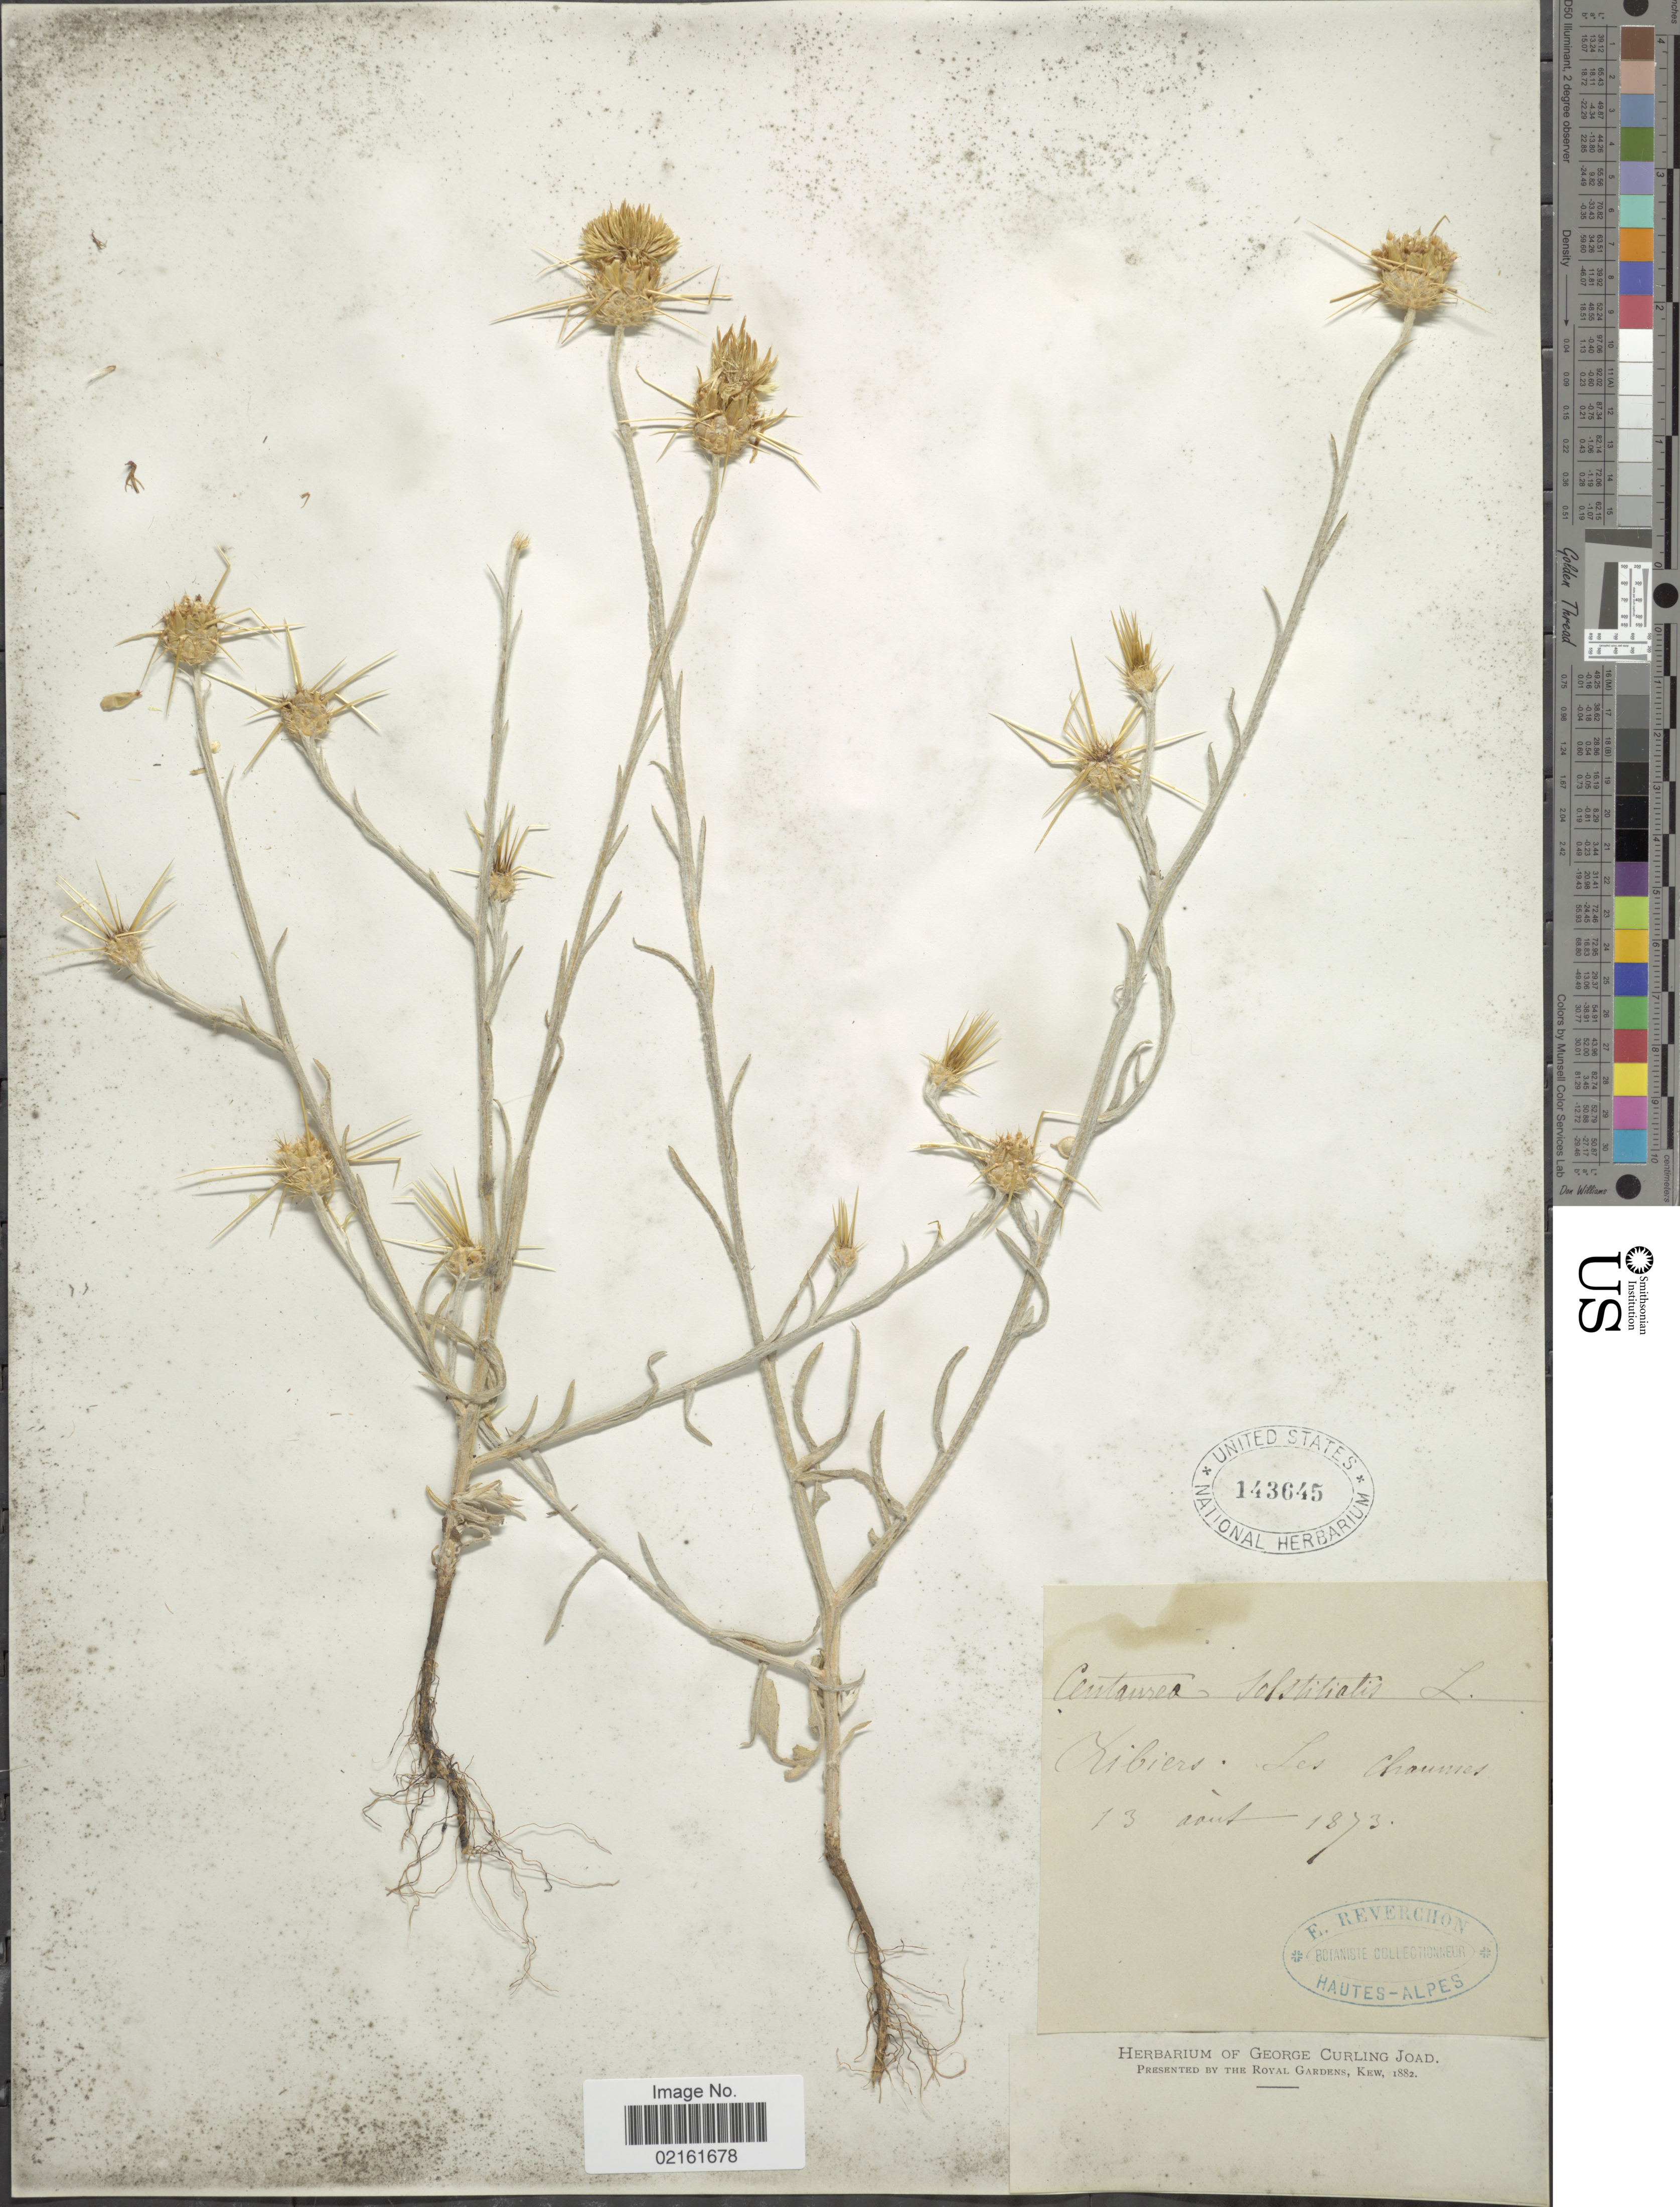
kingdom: Plantae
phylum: Tracheophyta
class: Magnoliopsida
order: Asterales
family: Asteraceae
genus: Centaurea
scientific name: Centaurea solstitialis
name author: L.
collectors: E. Reverchon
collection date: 1873-08-13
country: France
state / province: Provence-Alpes-Côte d'Azur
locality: Ribiers, les chaumes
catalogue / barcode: US 143645